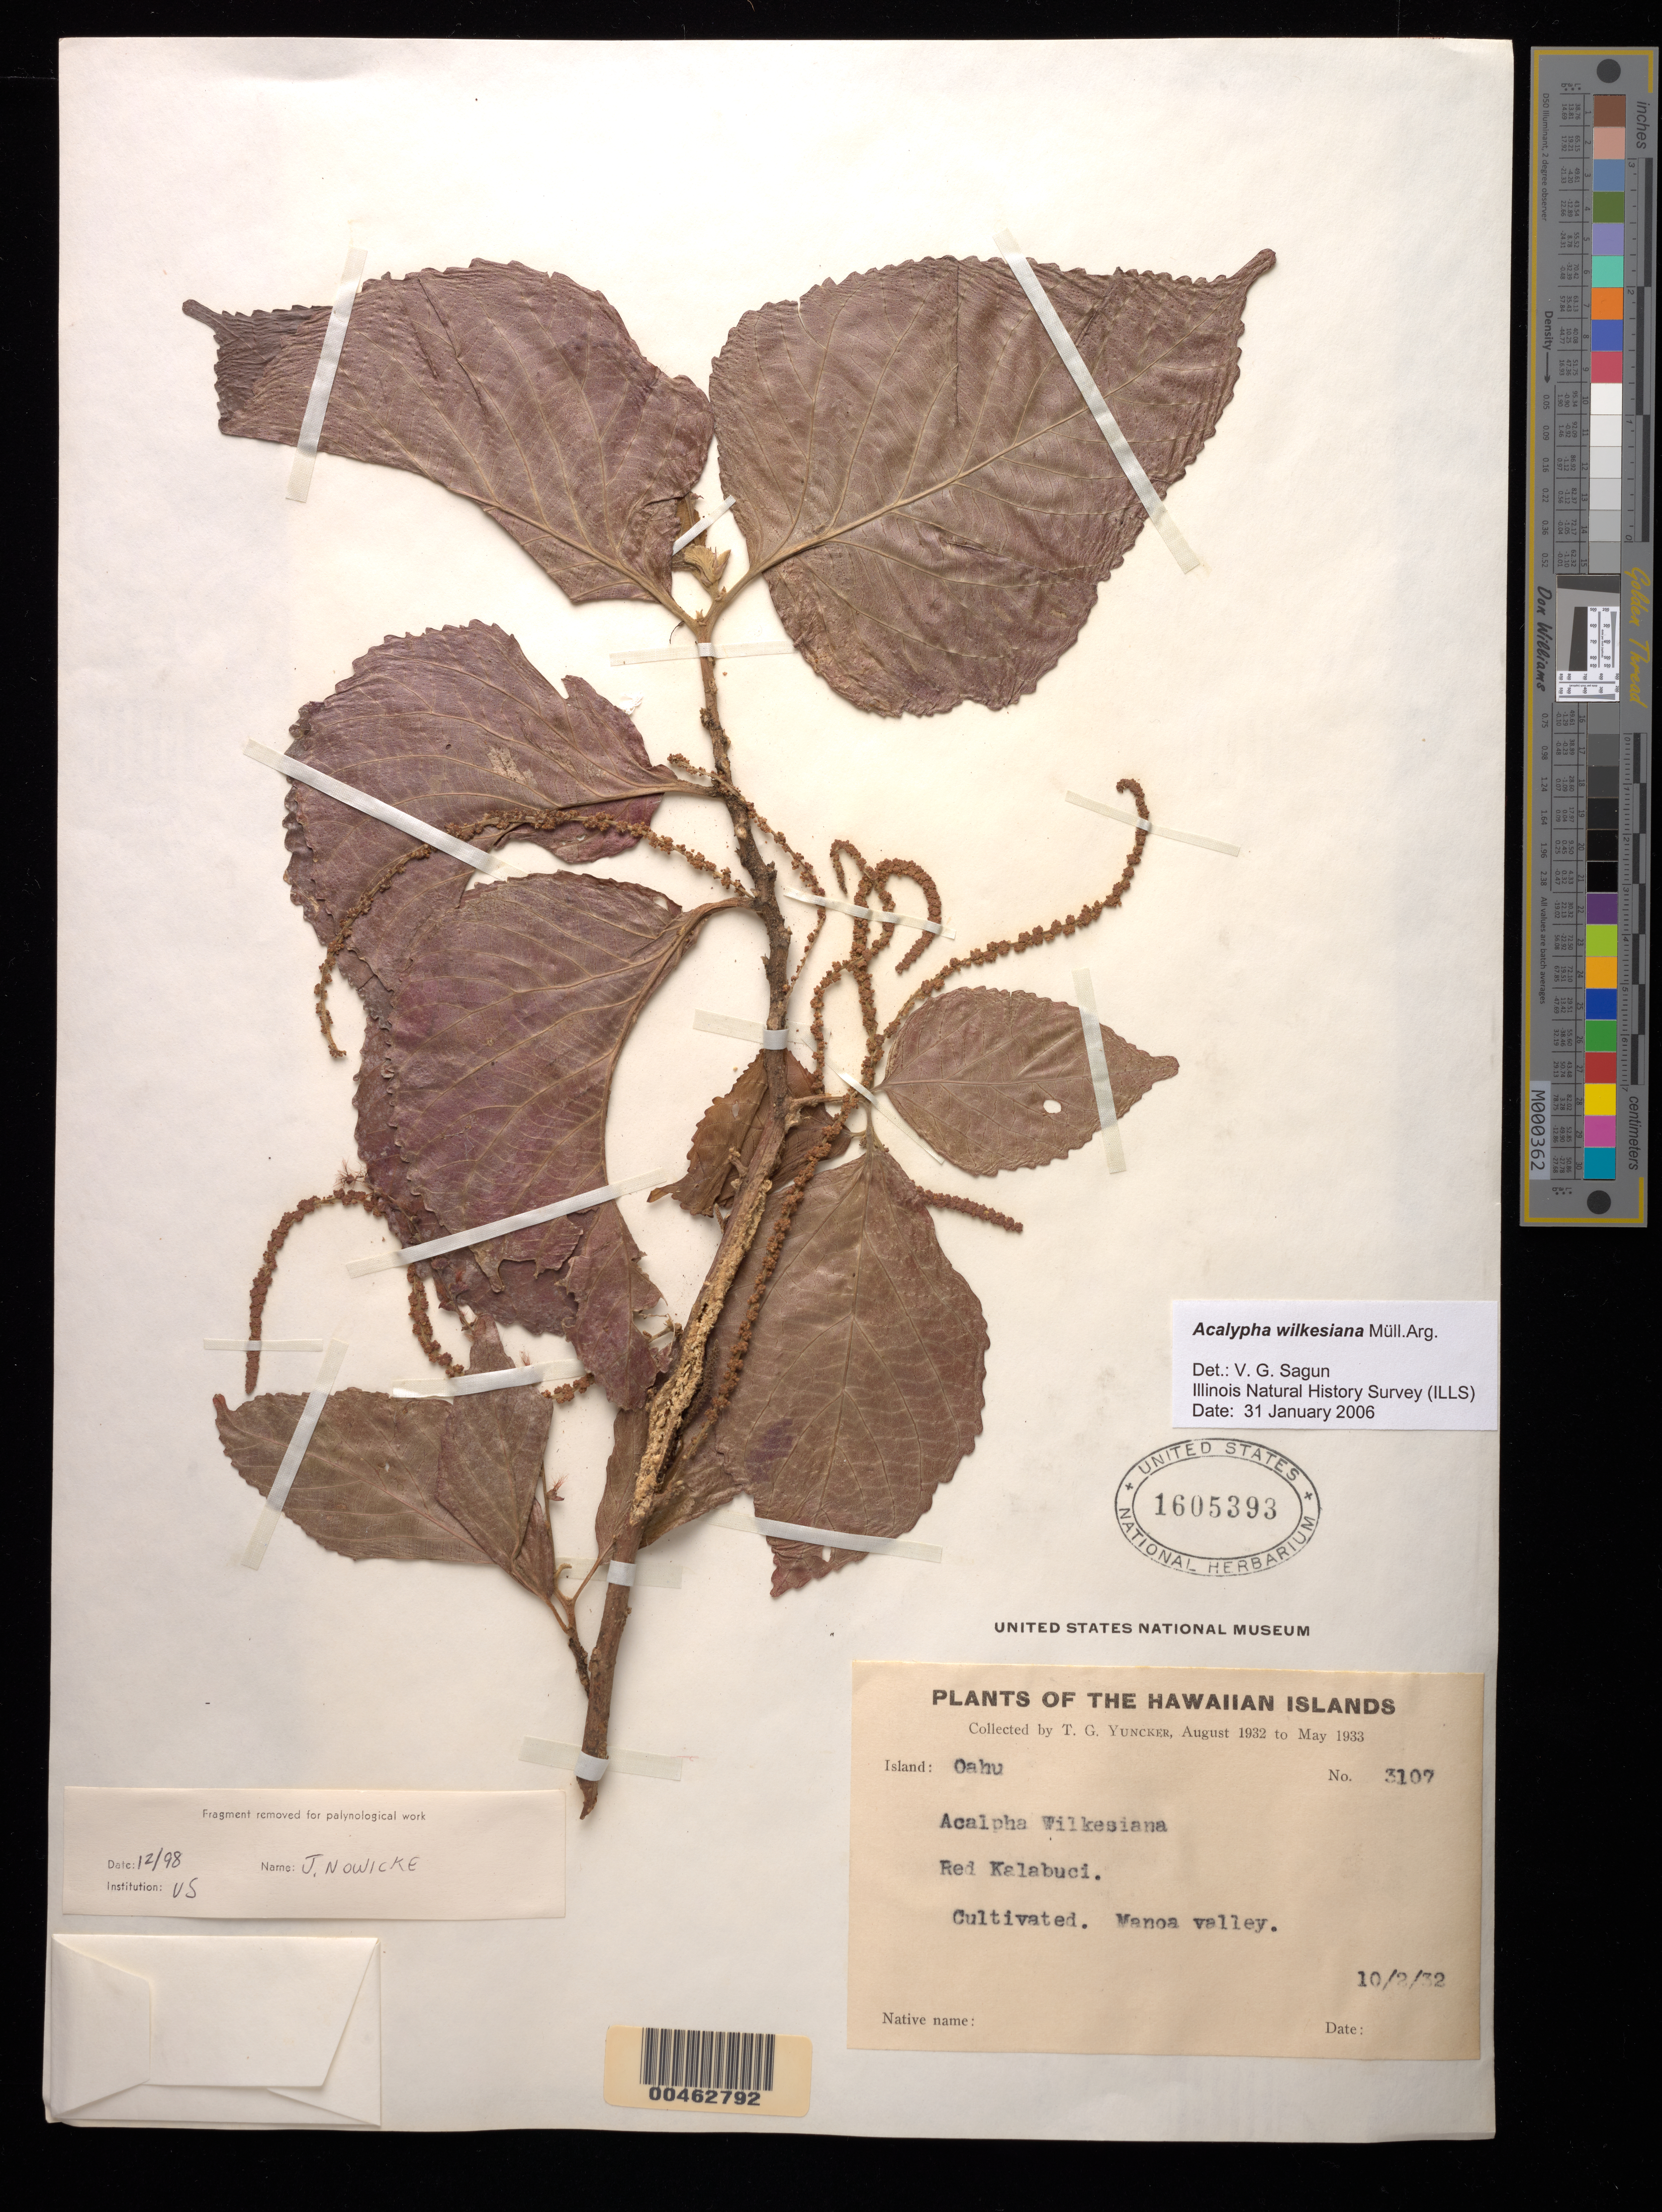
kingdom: Plantae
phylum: Tracheophyta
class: Magnoliopsida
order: Malpighiales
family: Euphorbiaceae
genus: Acalypha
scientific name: Acalypha wilkesiana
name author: Müll. Arg. in DC.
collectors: T. G. Yuncker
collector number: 3107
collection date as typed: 2 Oct 1932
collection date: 1932-10-02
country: United States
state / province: Hawaii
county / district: Honolulu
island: Oahu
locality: Manoa Valley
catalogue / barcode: US 1605393